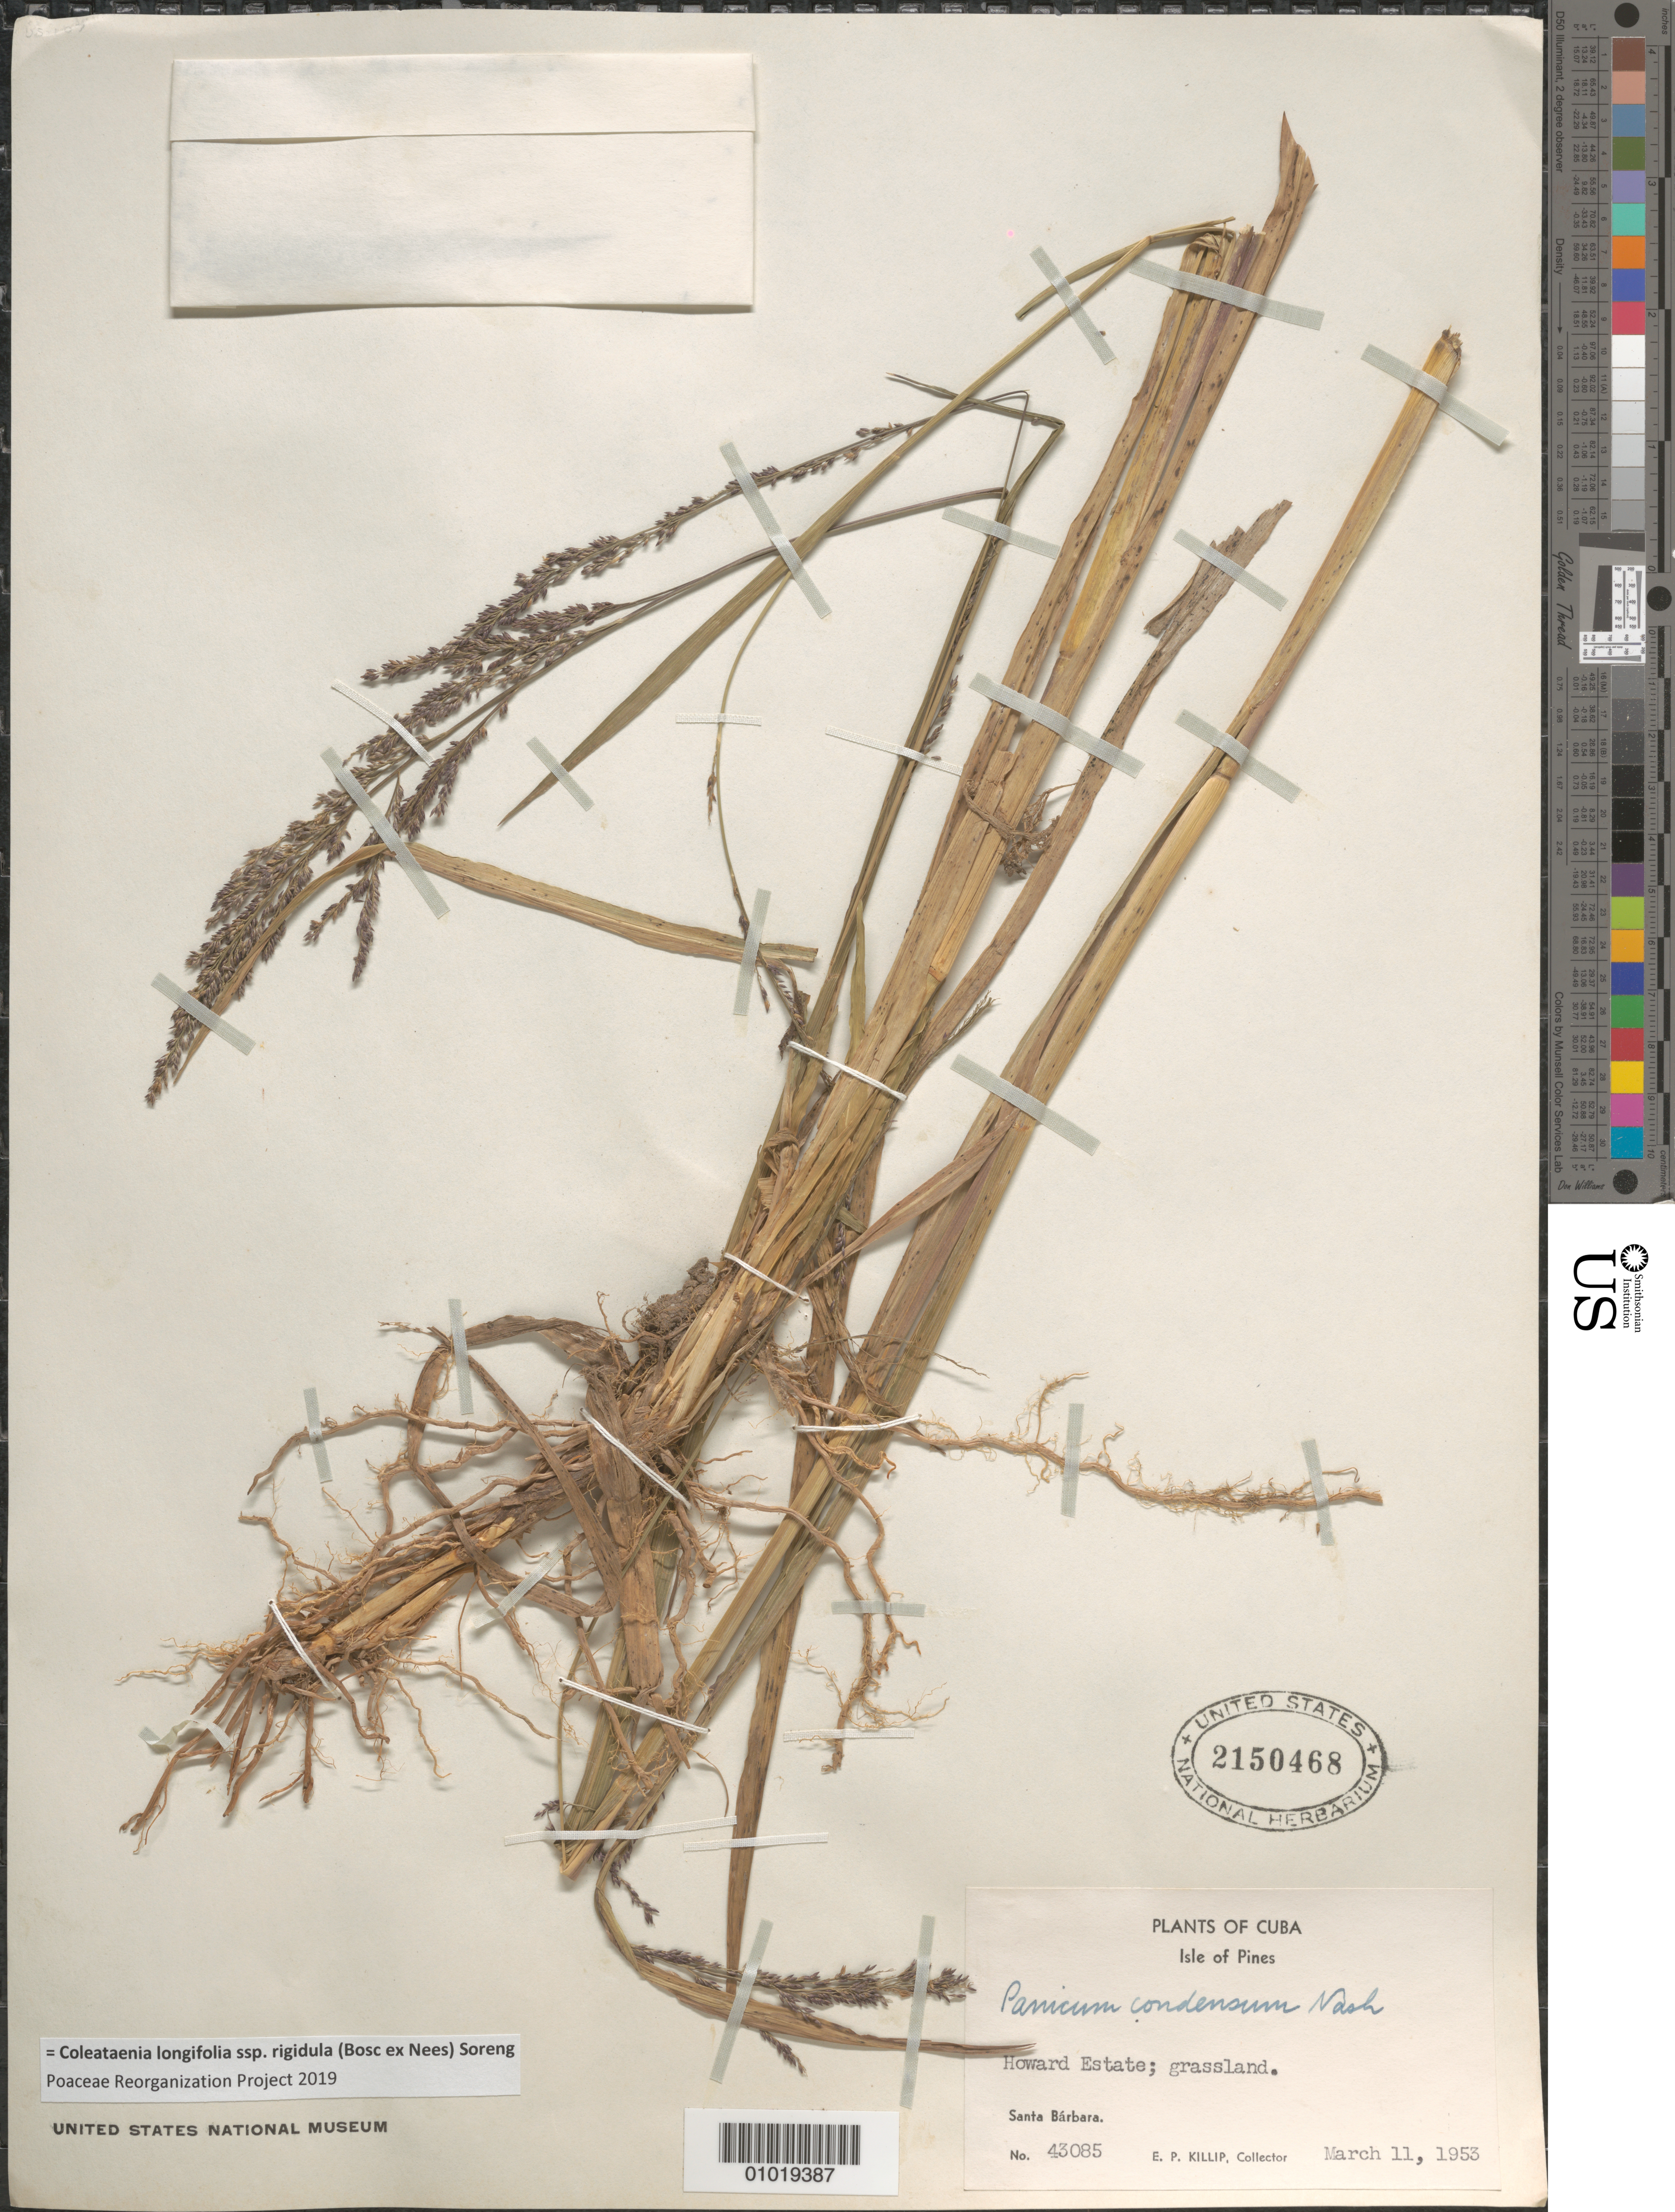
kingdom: Plantae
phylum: Tracheophyta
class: Liliopsida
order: Poales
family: Poaceae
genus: Panicum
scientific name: Panicum condensum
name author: Nash ex Small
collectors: E. P. Killip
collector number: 43085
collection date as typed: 11 Mar 1953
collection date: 1953-03-11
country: Cuba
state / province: Isla de la Juventud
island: Isla de la Juventud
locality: Howard Estate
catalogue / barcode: US 2150468